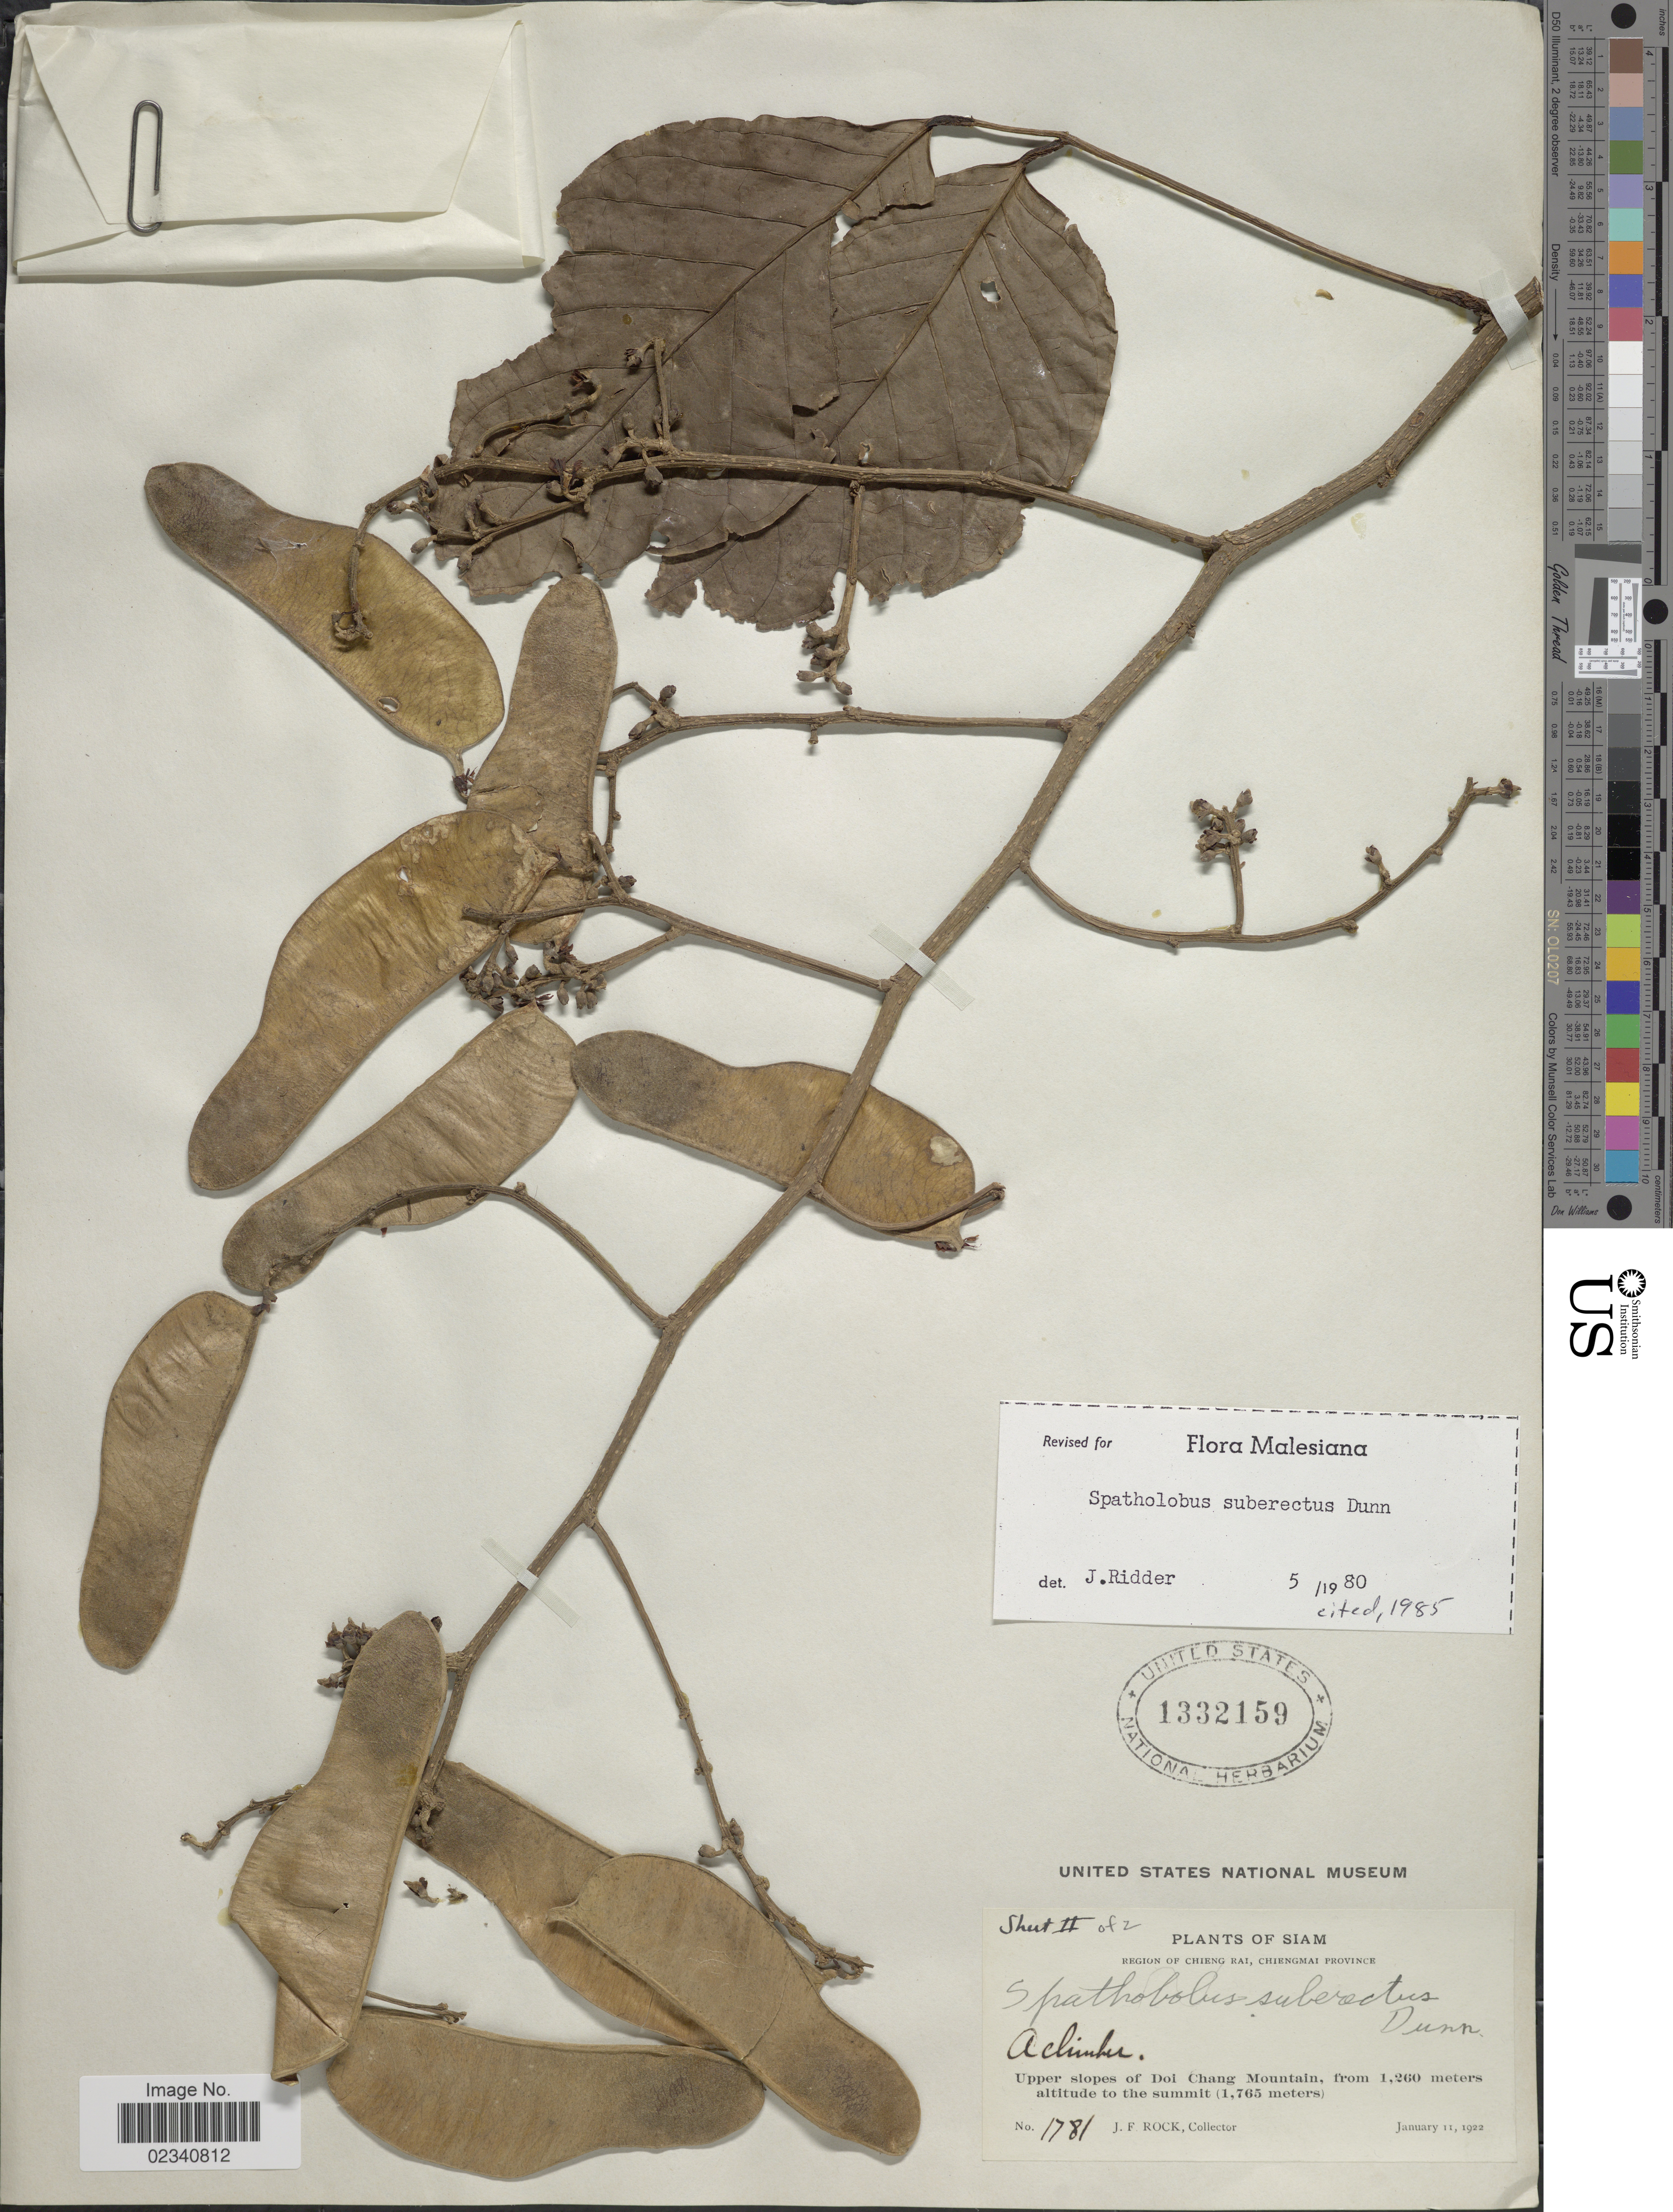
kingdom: Plantae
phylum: Tracheophyta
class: Magnoliopsida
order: Fabales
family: Fabaceae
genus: Spatholobus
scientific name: Spatholobus suberectus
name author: Dunn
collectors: J. Rock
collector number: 1781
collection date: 1922-01-11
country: Thailand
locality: Siam, Upper slopes of Doi Chang Mountain, Region of Chieng Rai, Chiengmai Province.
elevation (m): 1260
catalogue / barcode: US 1332159